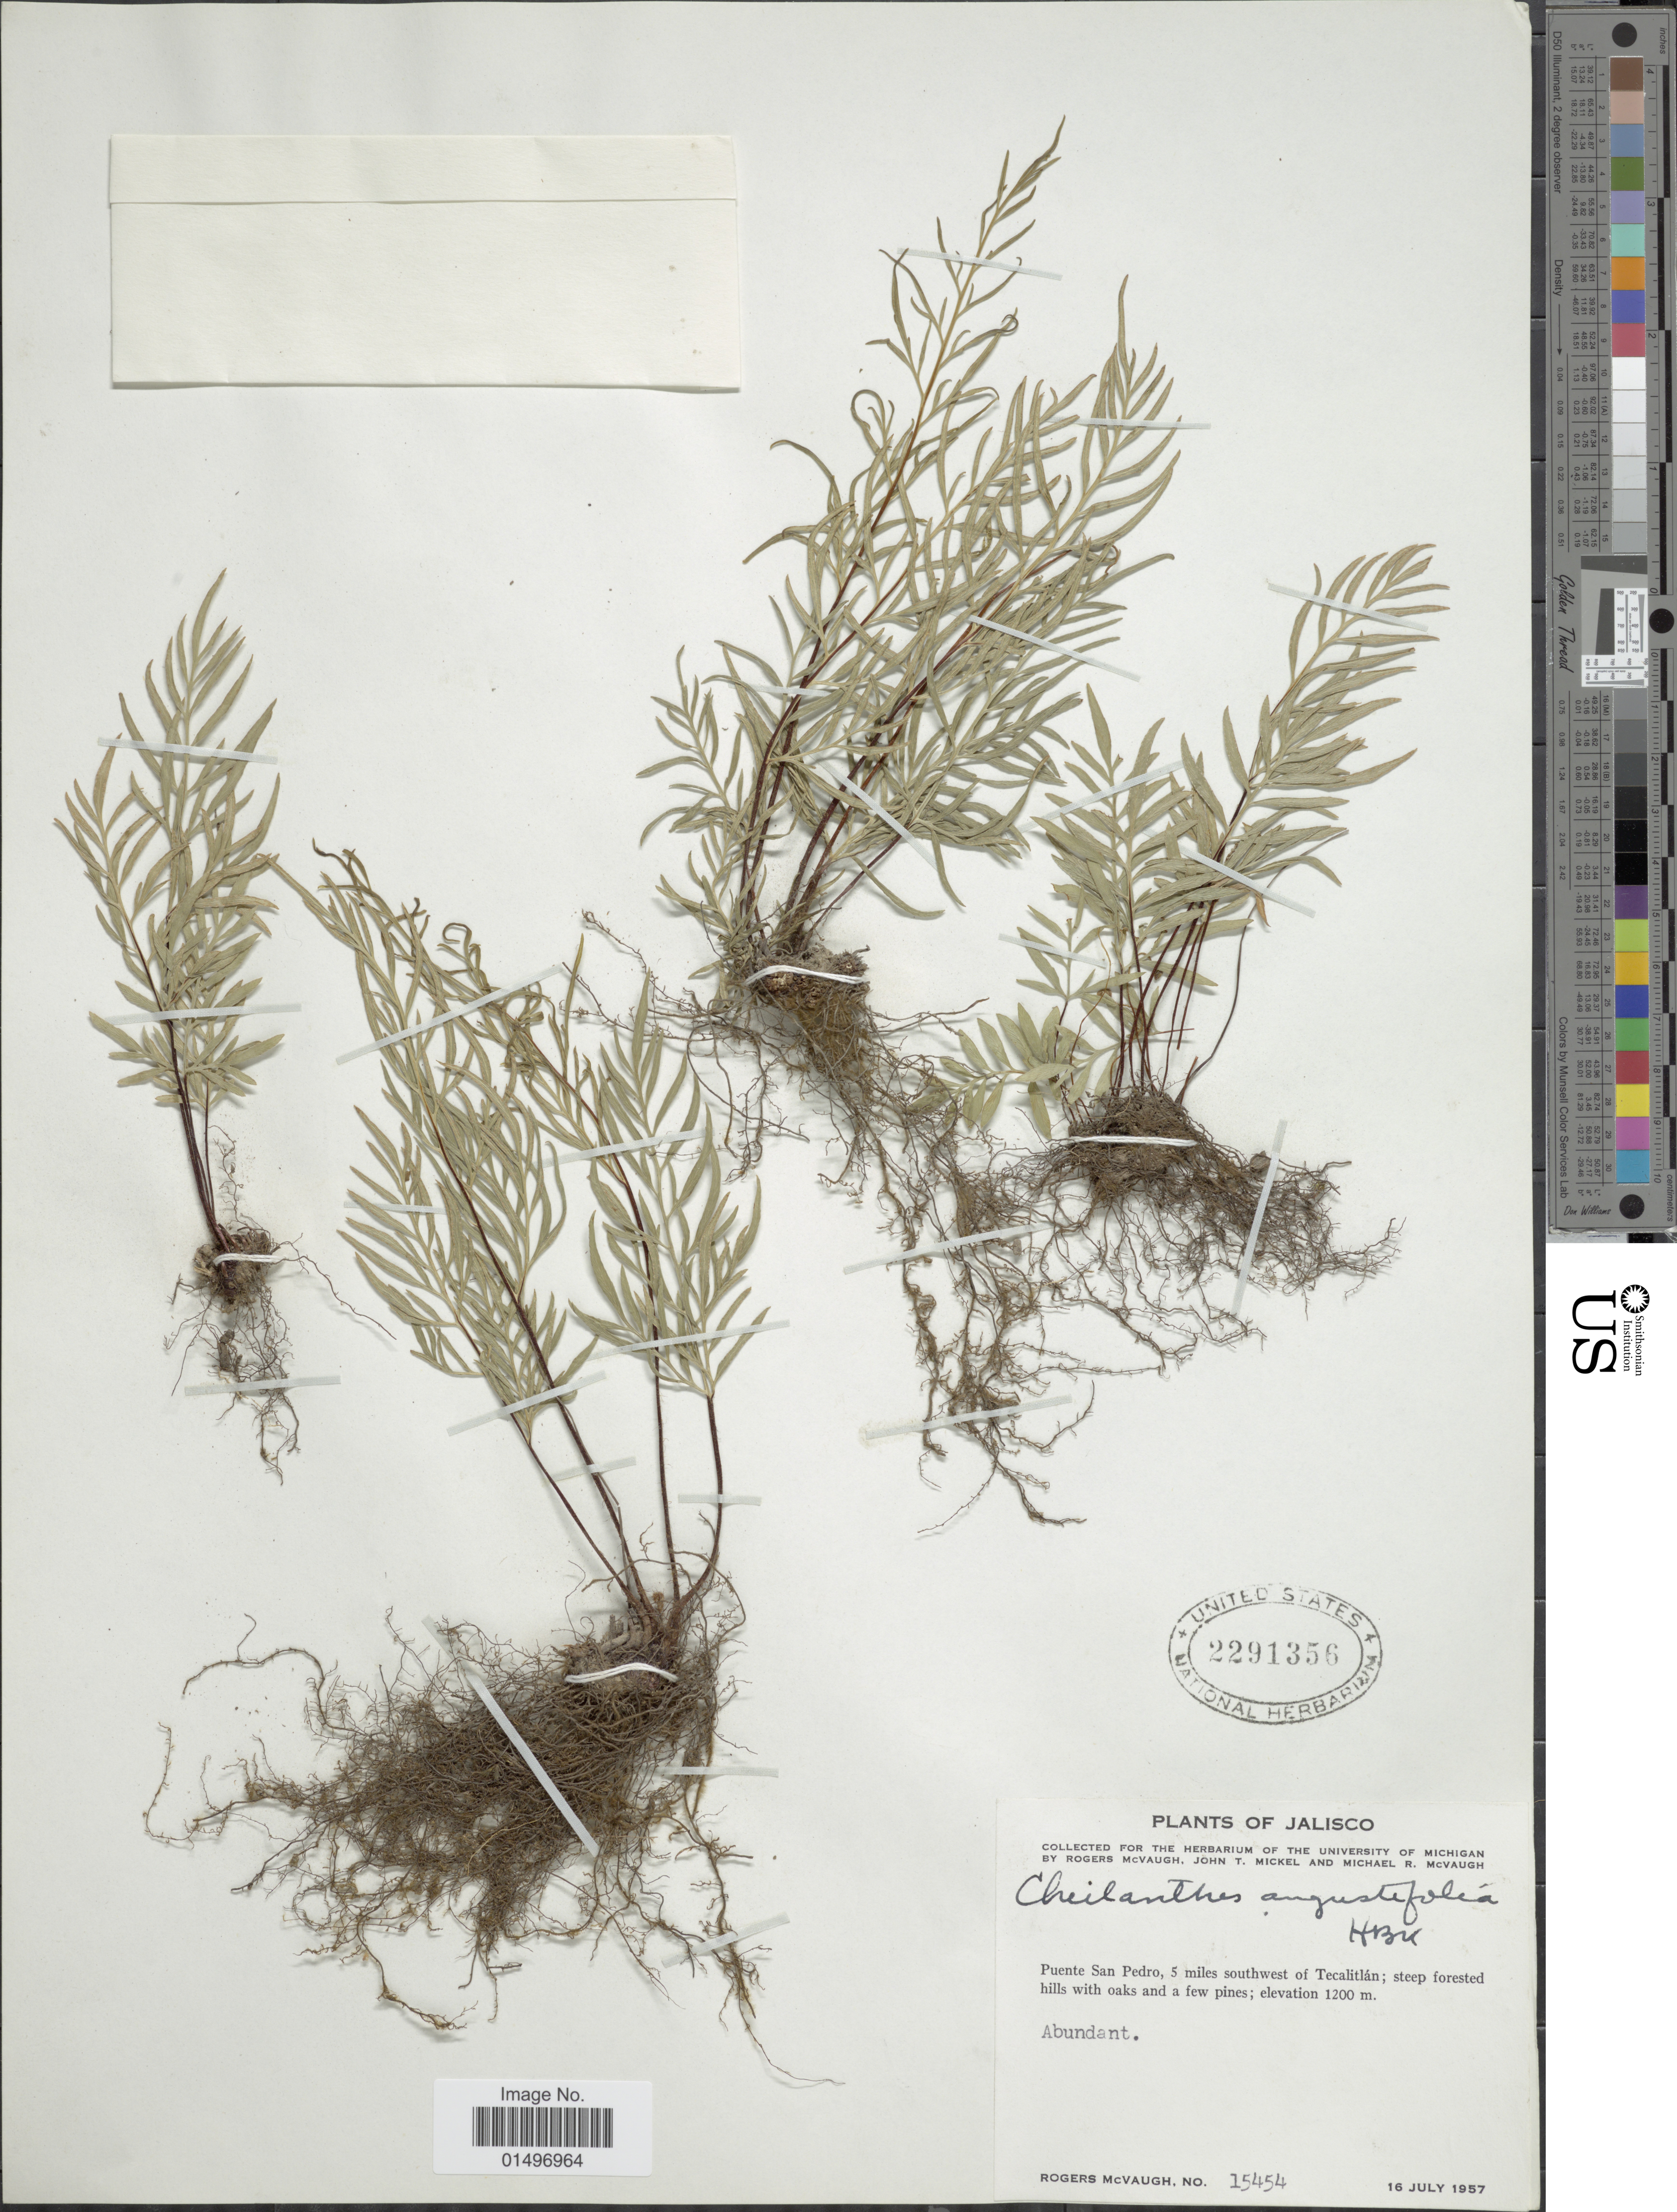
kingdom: Plantae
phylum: Tracheophyta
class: Polypodiopsida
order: Polypodiales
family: Pteridaceae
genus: Gaga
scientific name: Gaga angustifolia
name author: (Kunth) Fay W. Li & Windham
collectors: R. McVaugh, J. T. Mickel & M. R. McVaugh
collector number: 15454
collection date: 1957-07-16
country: Mexico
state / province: Jalisco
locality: Mexico, Jalisco, Puente San Pedro, 5 miles southwest of Tecalitlan.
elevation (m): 1200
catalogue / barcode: US 2291356